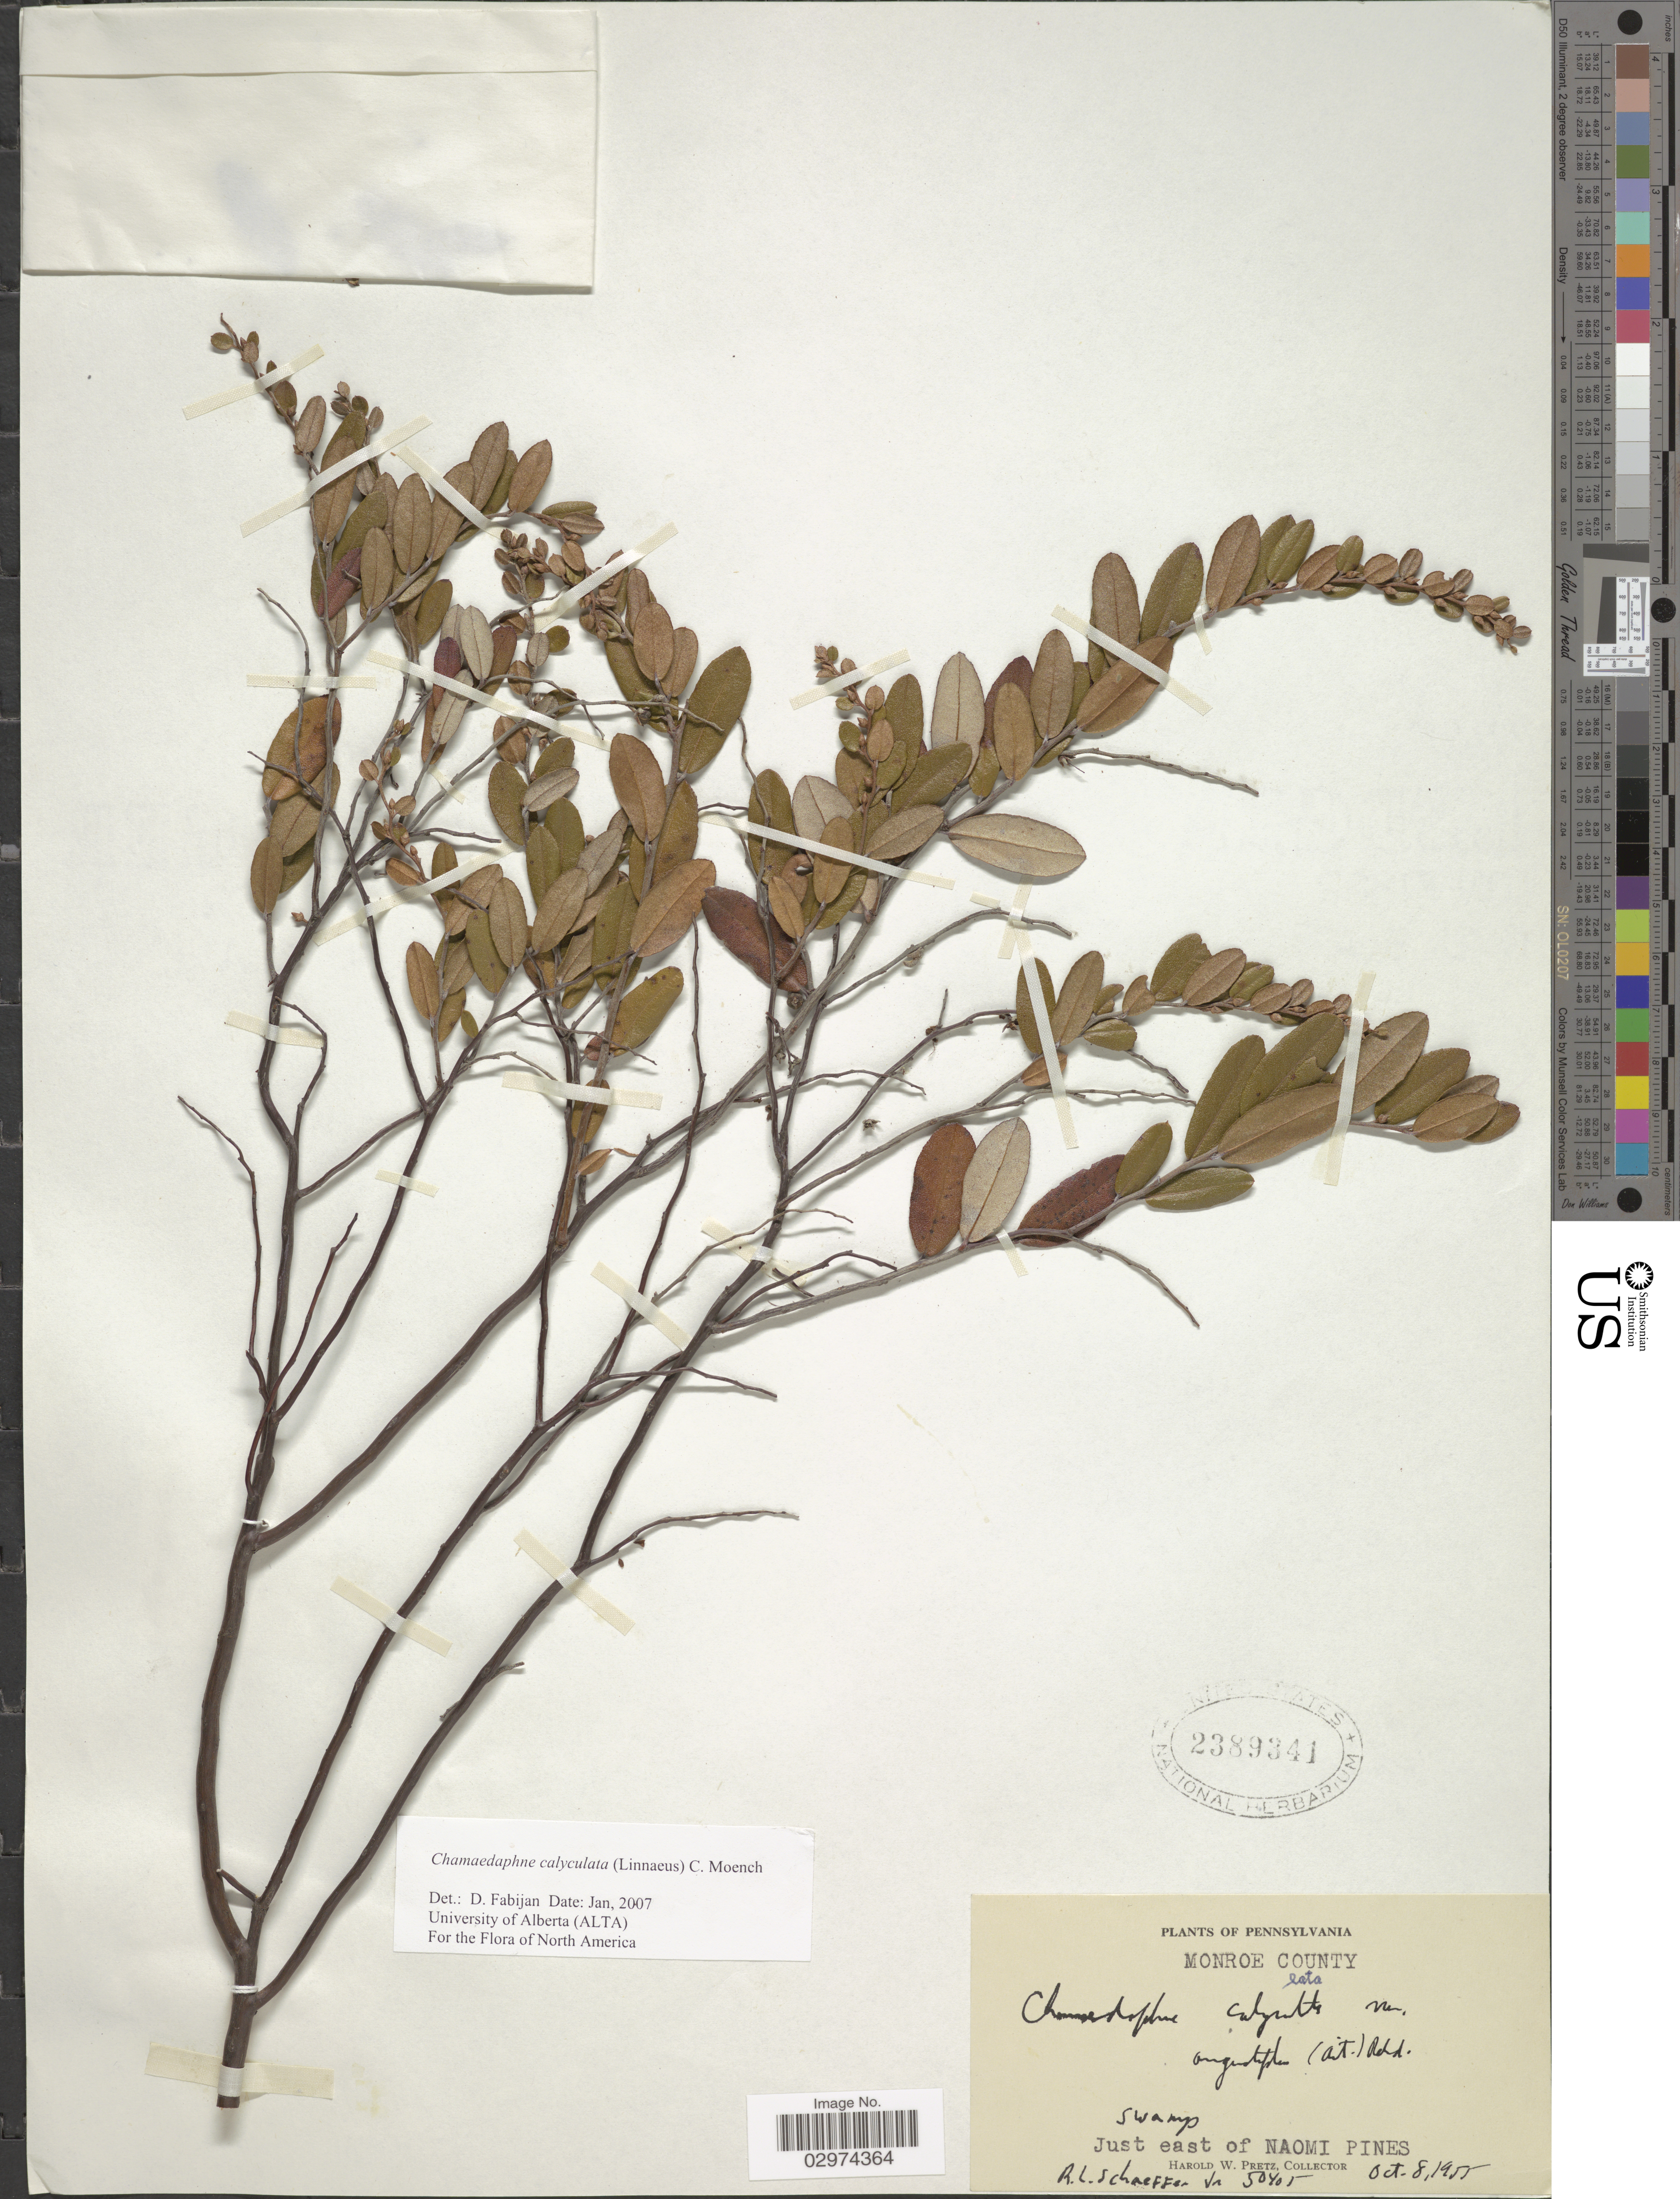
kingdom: Plantae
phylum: Tracheophyta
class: Magnoliopsida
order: Ericales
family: Ericaceae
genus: Chamaedaphne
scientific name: Chamaedaphne calyculata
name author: (L.) Moench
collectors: H. W. Pretz & R. L. Schaeffer Jr.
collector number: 50405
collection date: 1955-10-08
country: United States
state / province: Pennsylvania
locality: Monroe County. Just east of Naomi Pines.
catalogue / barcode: US 2389341